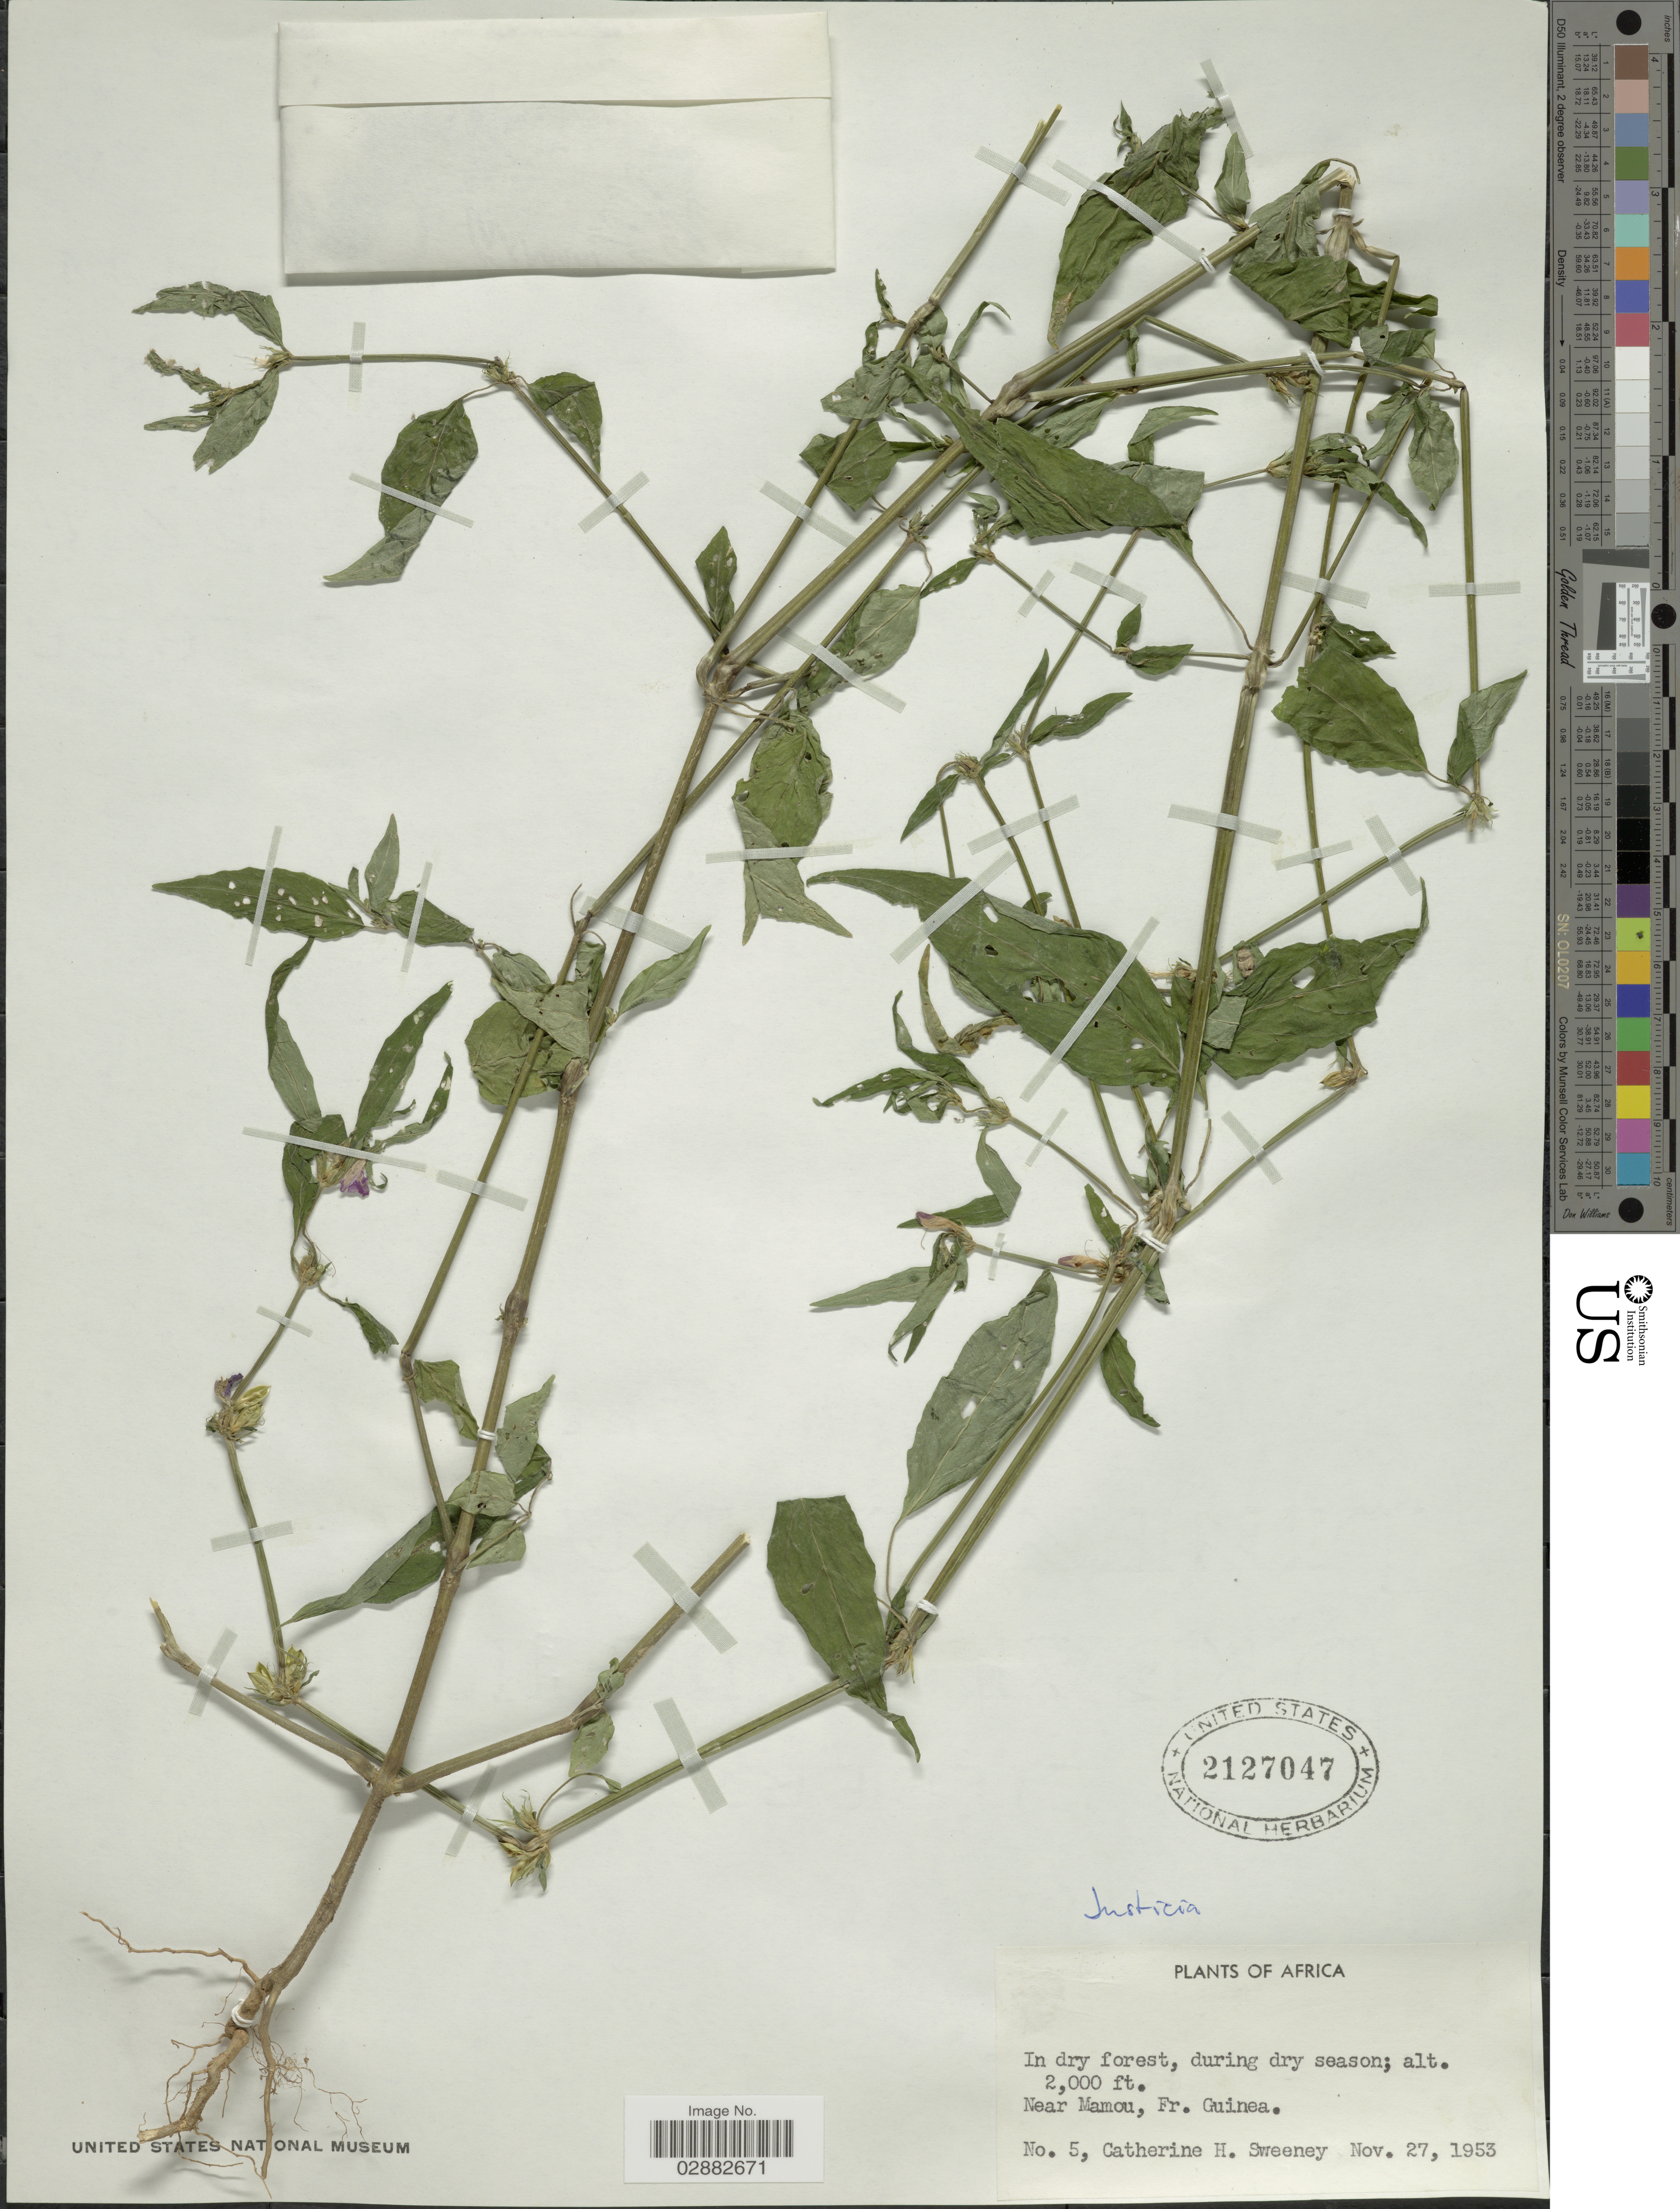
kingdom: Plantae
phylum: Tracheophyta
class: Magnoliopsida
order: Lamiales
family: Acanthaceae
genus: Justicia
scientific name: Justicia sp.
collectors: C. Sweeney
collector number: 5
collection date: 1953-11-27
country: Guinea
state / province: Mamou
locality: Near Mamou, Fr. Guinea.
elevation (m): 610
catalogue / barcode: US 2127047